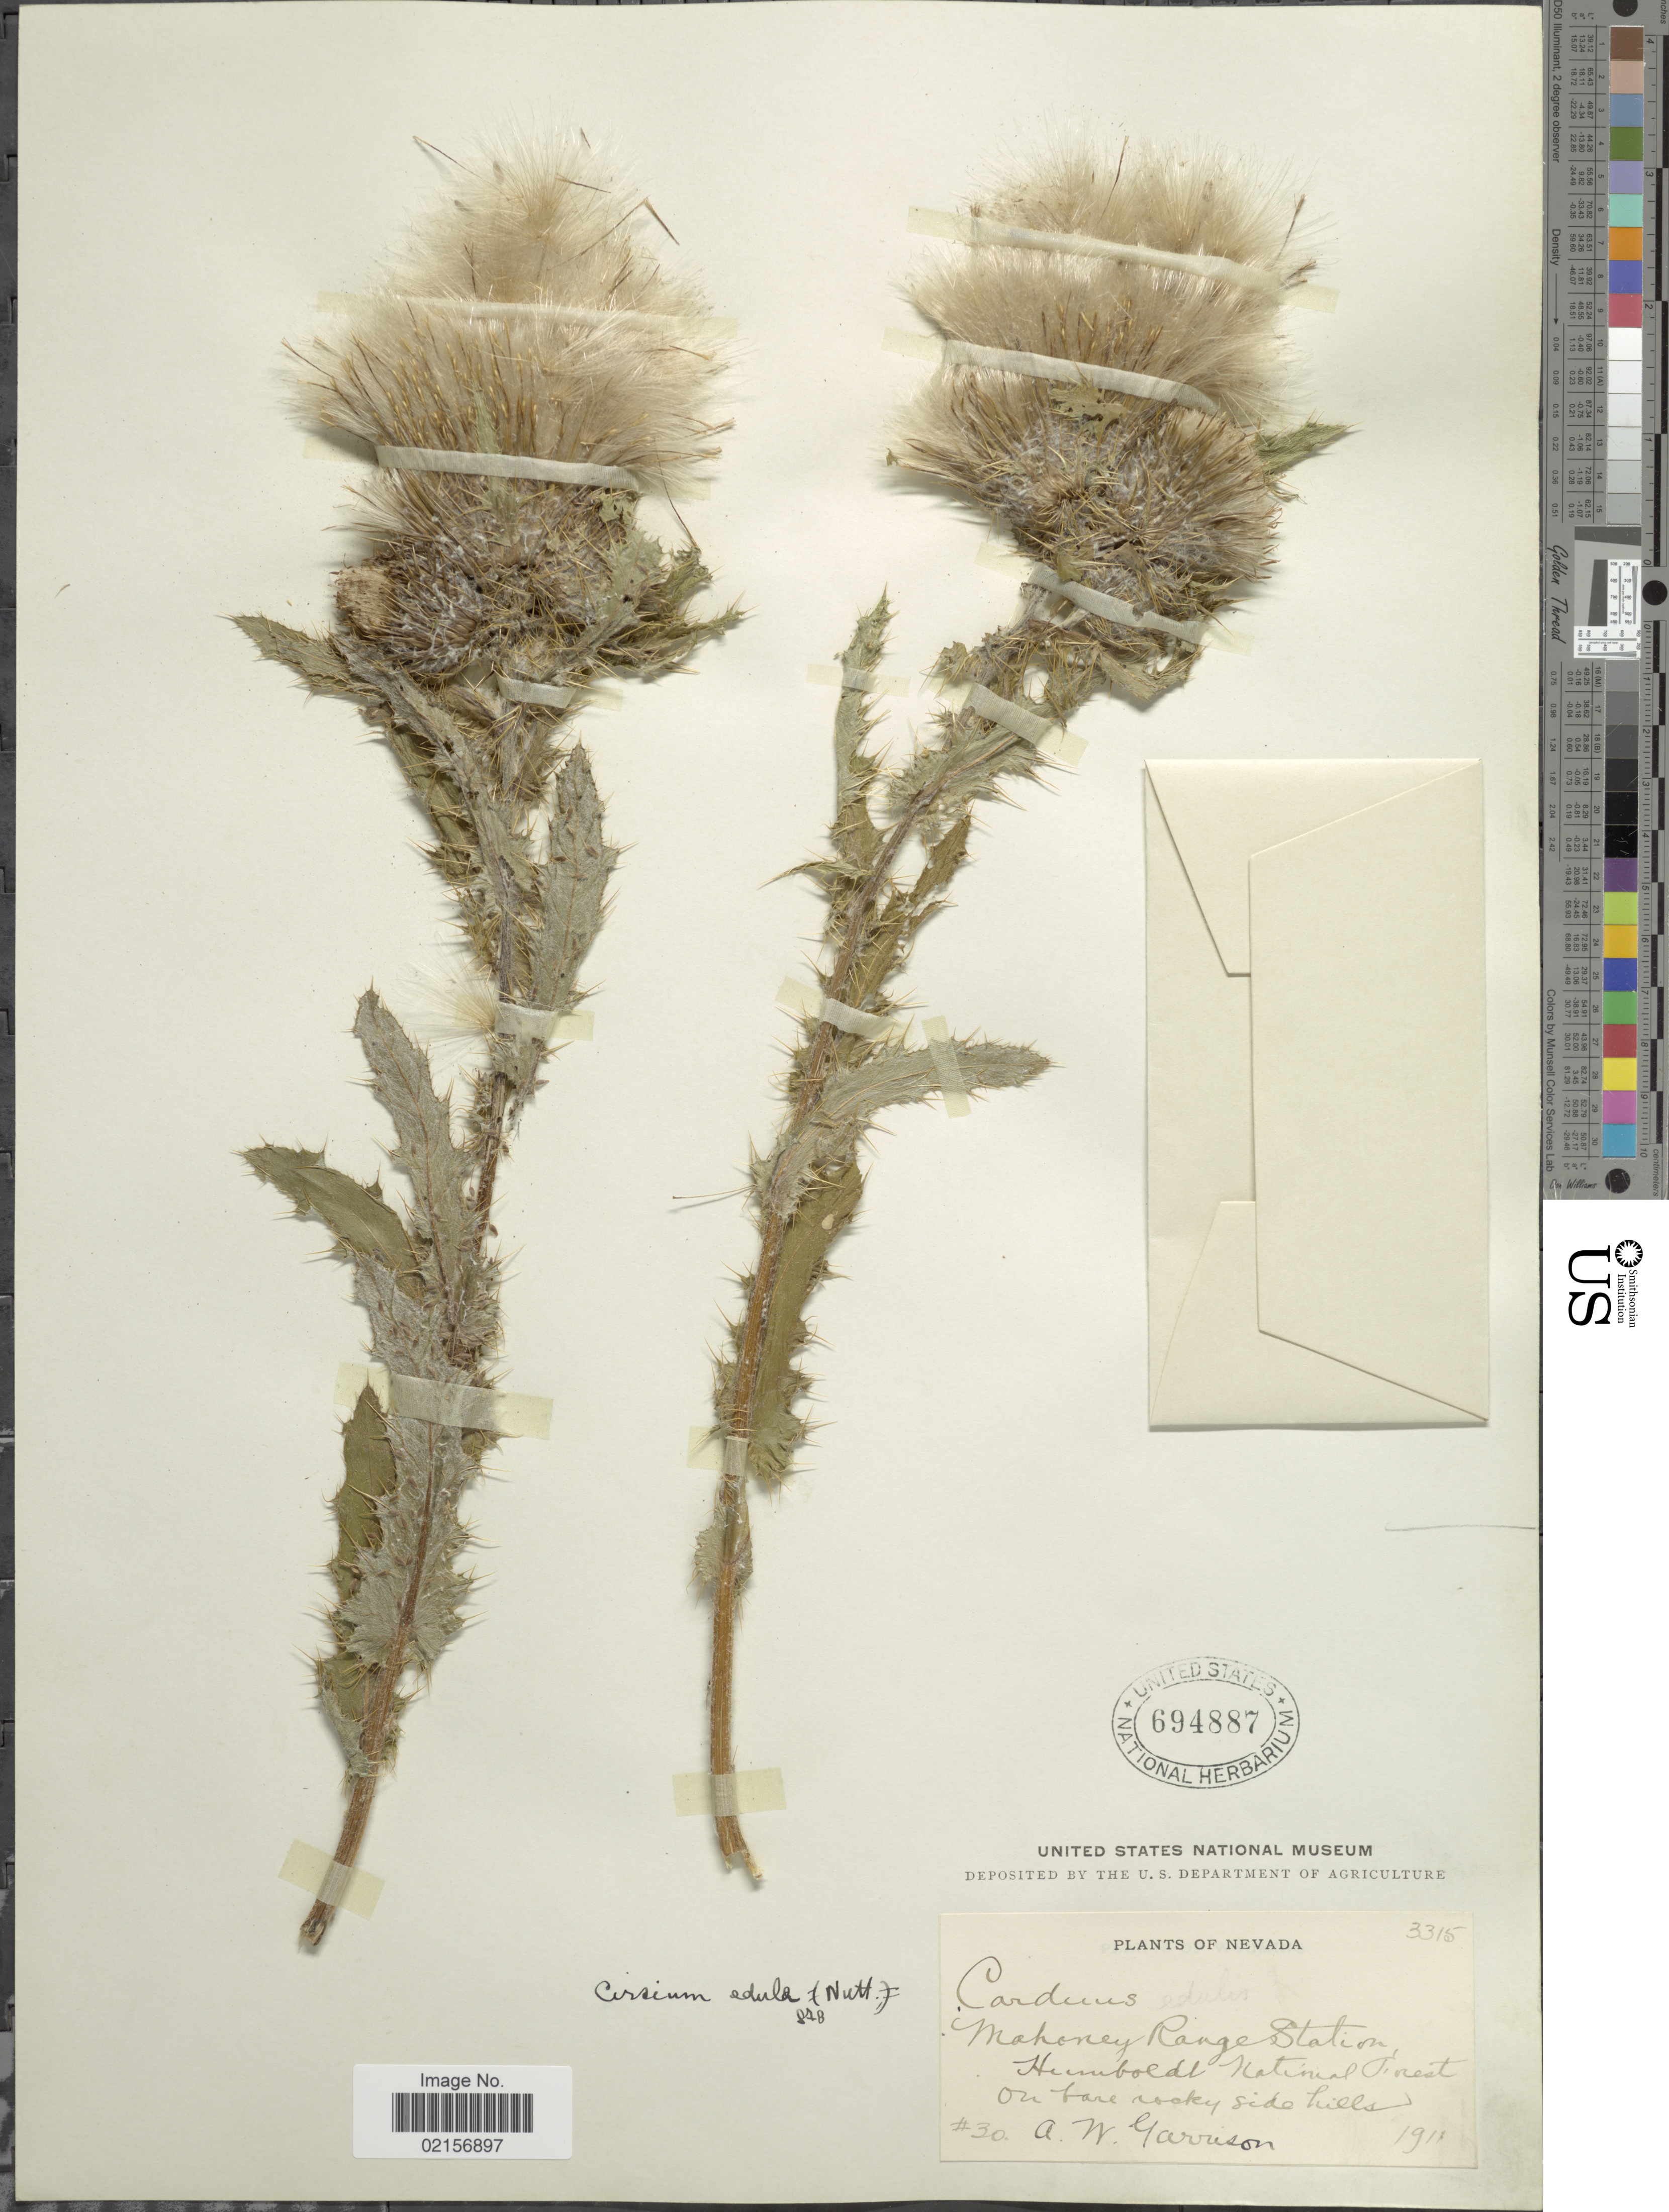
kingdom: Plantae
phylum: Tracheophyta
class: Magnoliopsida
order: Asterales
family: Asteraceae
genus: Cirsium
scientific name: Cirsium edule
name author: Nutt.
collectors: A. Garrison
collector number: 30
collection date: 1911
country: United States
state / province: Nevada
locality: Mahoney Range Station, Humboldt National Forest, on bare rocky side hills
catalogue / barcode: US 694887